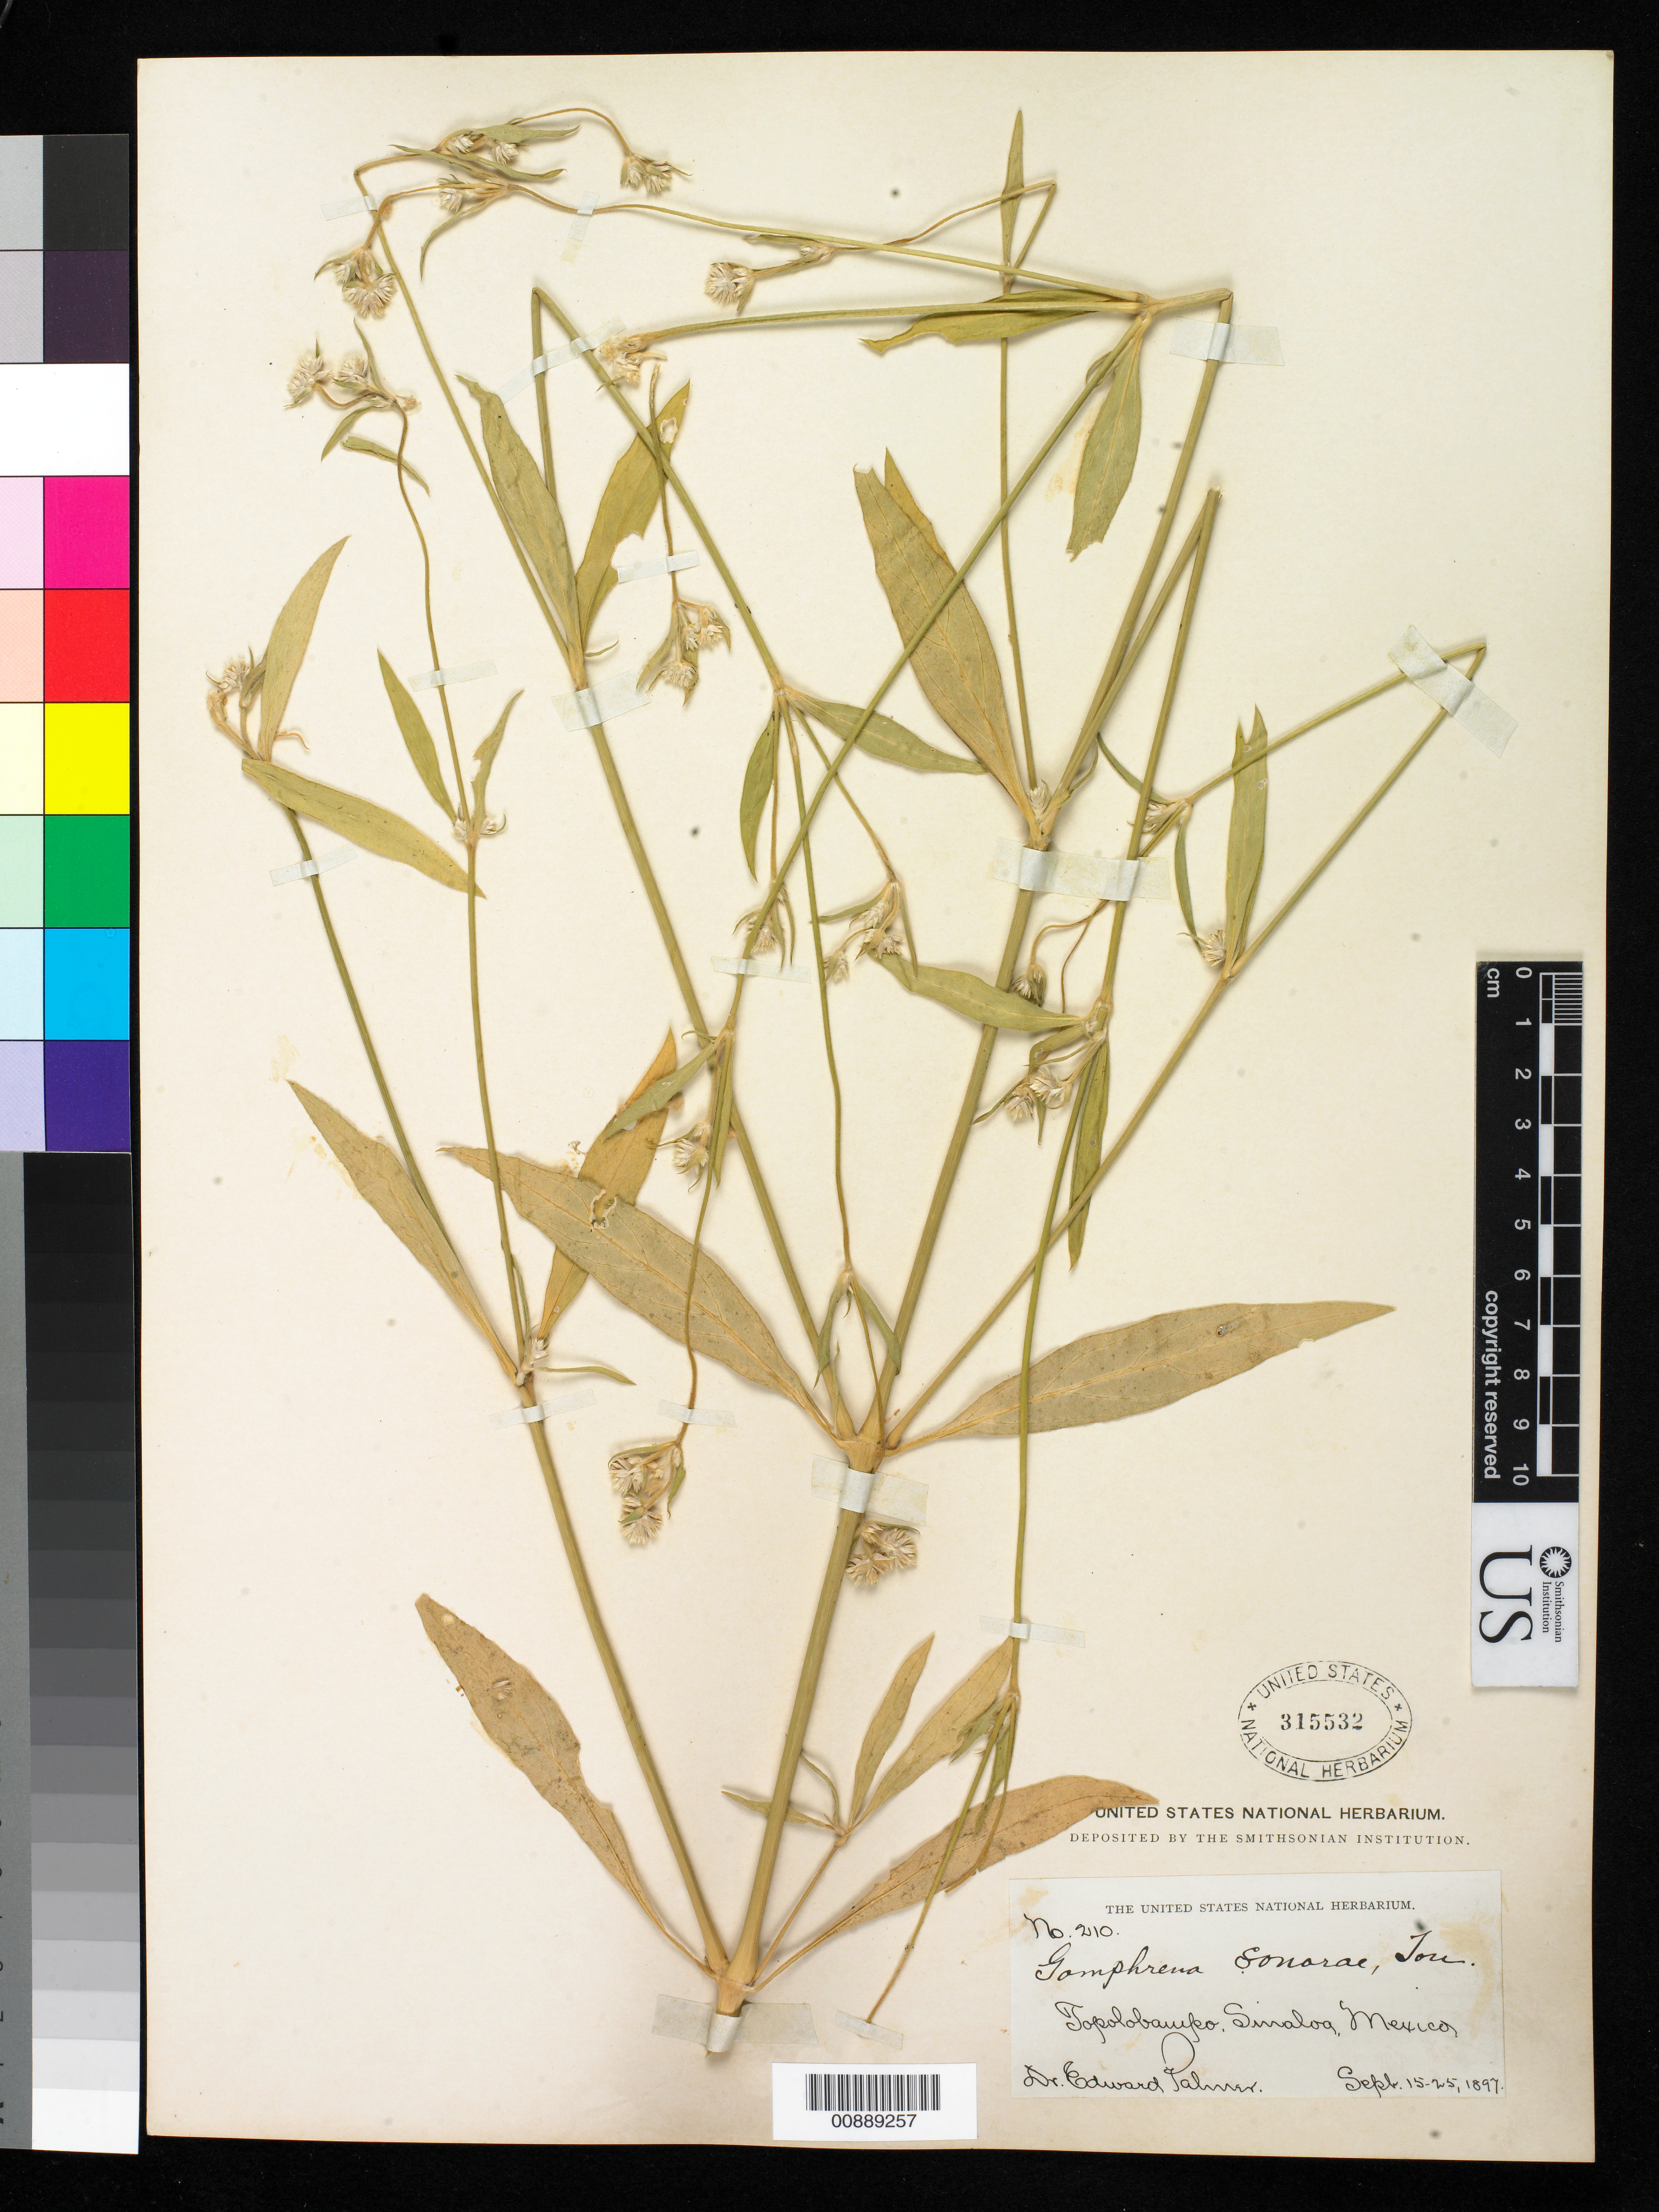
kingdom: Plantae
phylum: Tracheophyta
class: Magnoliopsida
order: Caryophyllales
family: Amaranthaceae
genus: Gomphrena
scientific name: Gomphrena sonorae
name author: Torr. in Emory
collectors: E. Palmer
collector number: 210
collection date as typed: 15 Sep 1897 to 25 Sep 1897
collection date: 1897-09-15/1897-09-25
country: Mexico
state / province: Sinaloa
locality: Topolobampo, Sinaloa.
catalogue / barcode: US 315532